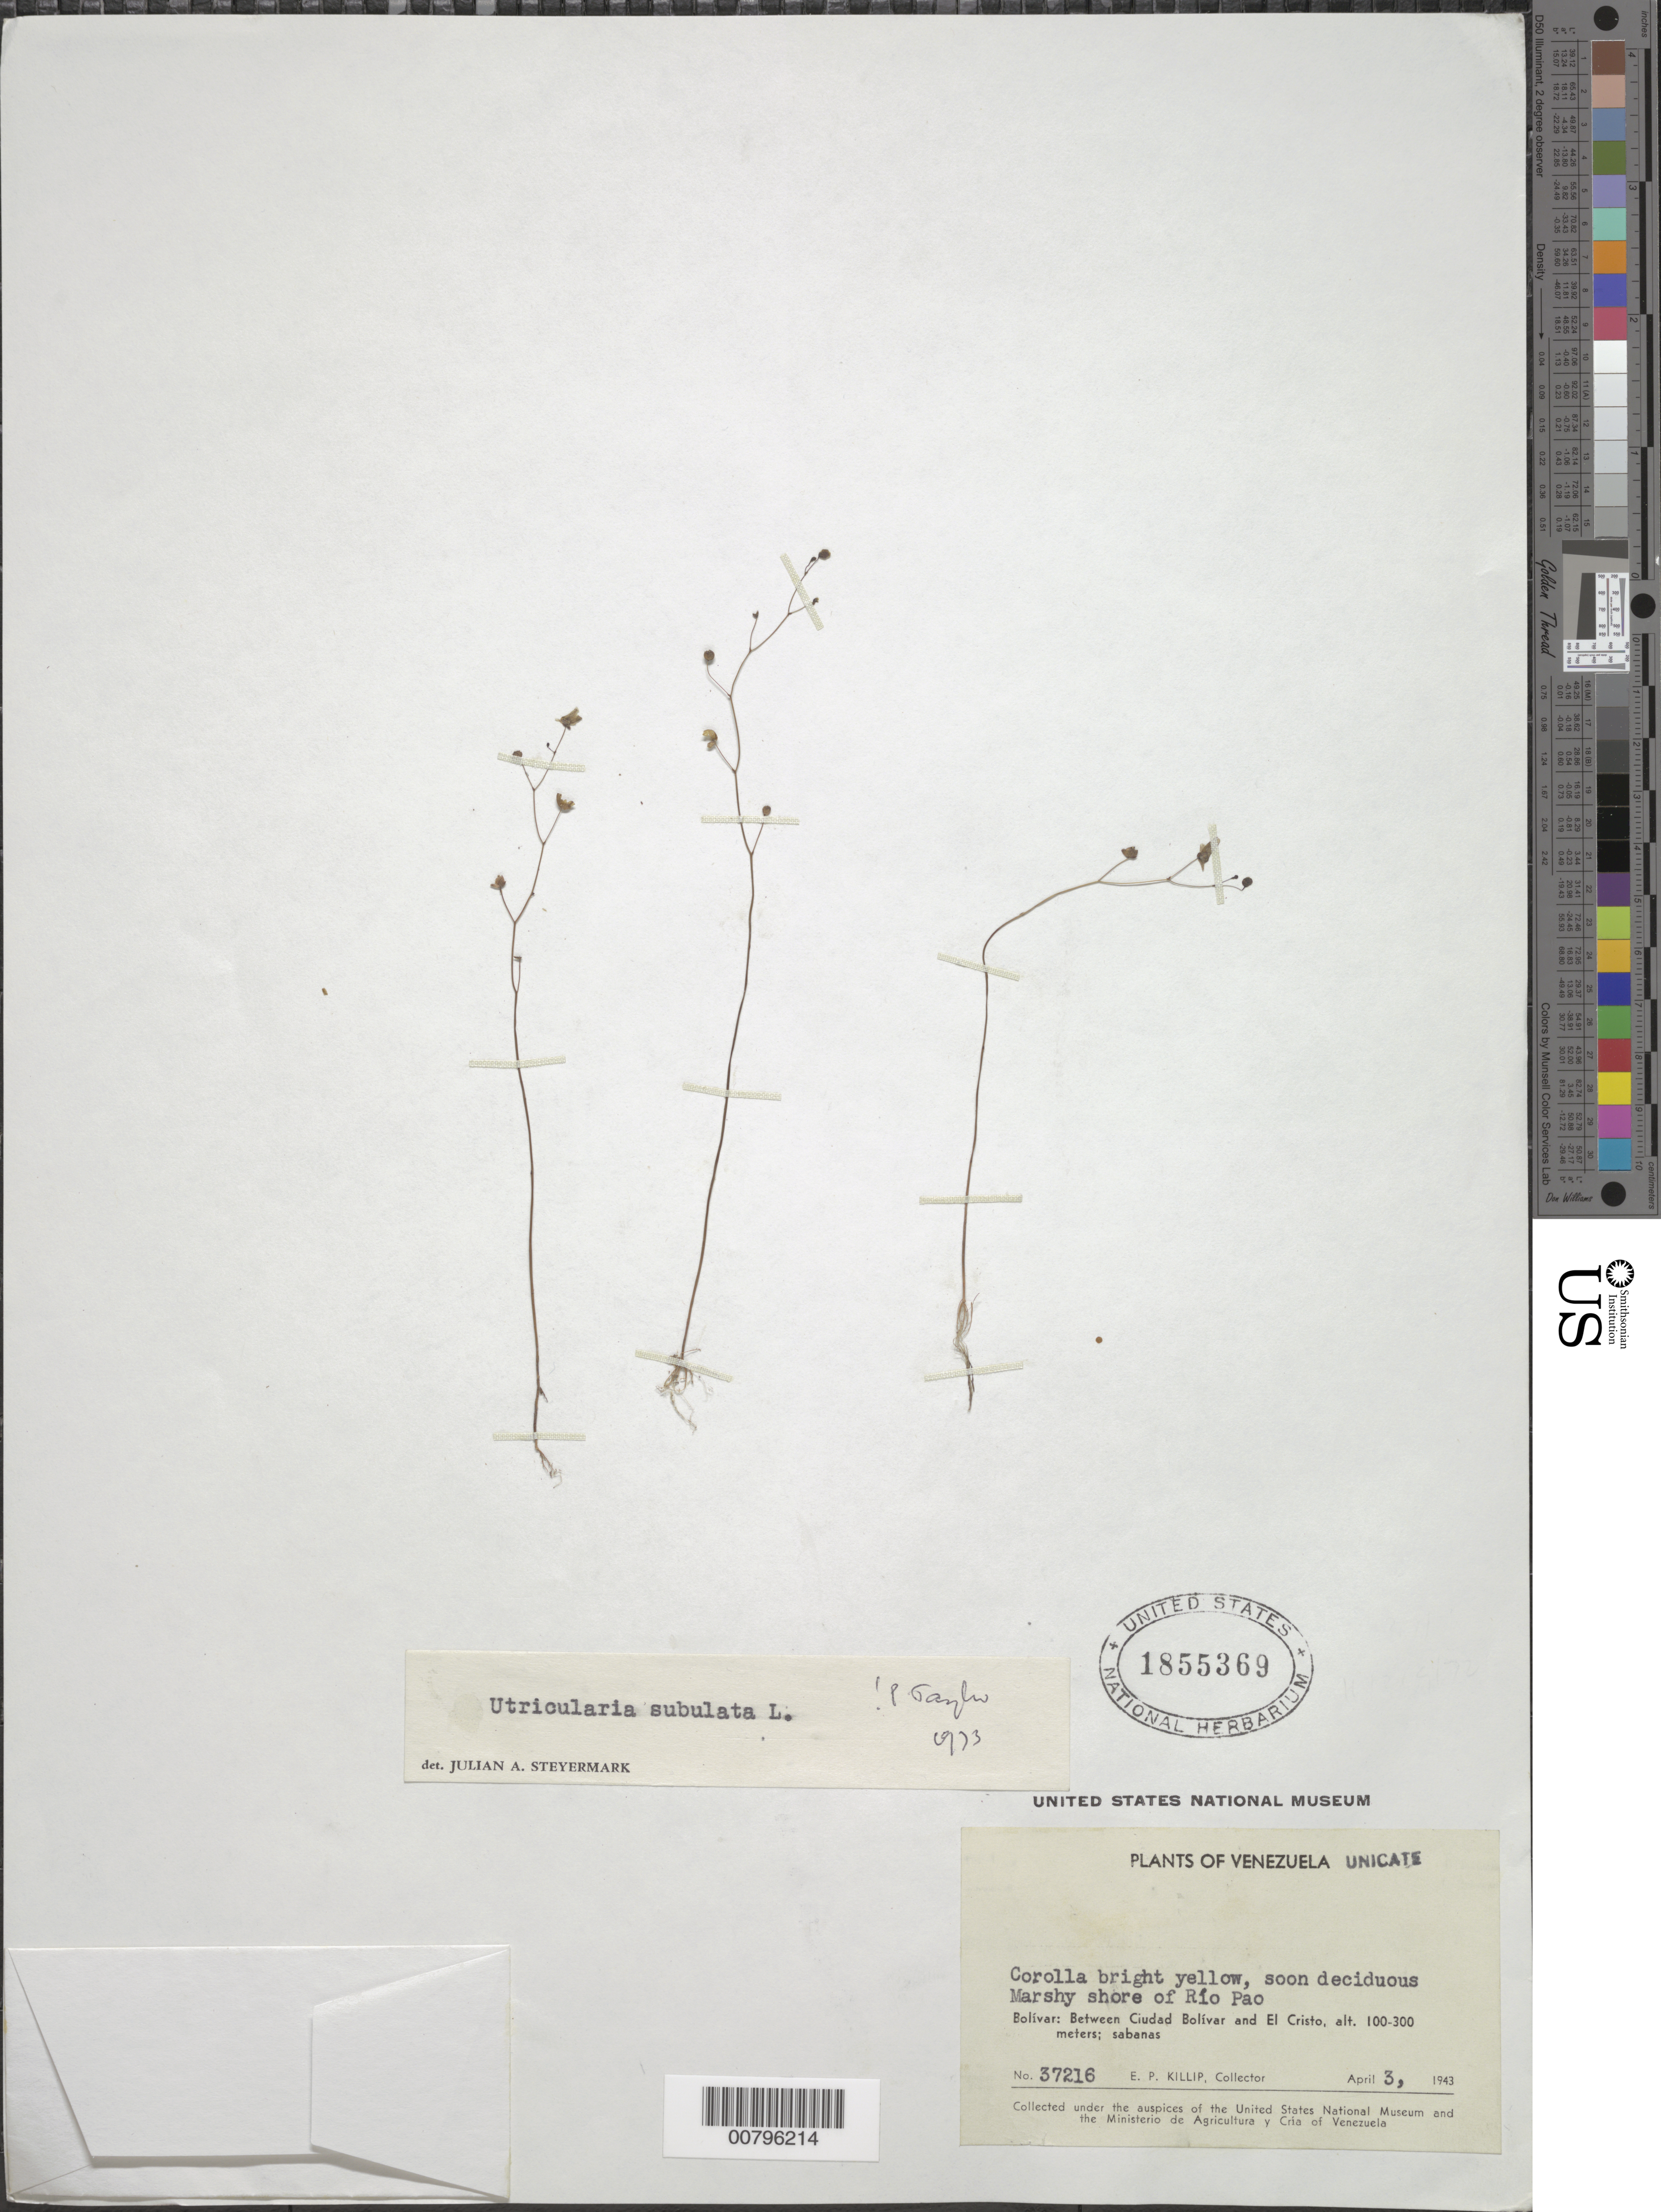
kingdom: Plantae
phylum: Tracheophyta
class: Magnoliopsida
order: Lamiales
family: Lentibulariaceae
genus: Utricularia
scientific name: Utricularia subulata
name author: L.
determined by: Taylor, P.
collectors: E. P. Killip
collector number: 37216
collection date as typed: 3-Apr-43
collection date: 1943-04-03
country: Venezuela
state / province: Bolívar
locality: Río Pao, between Ciudad Bolívar and El Cristo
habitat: Savanna, marshy shore of river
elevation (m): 100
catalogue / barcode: US 1855369